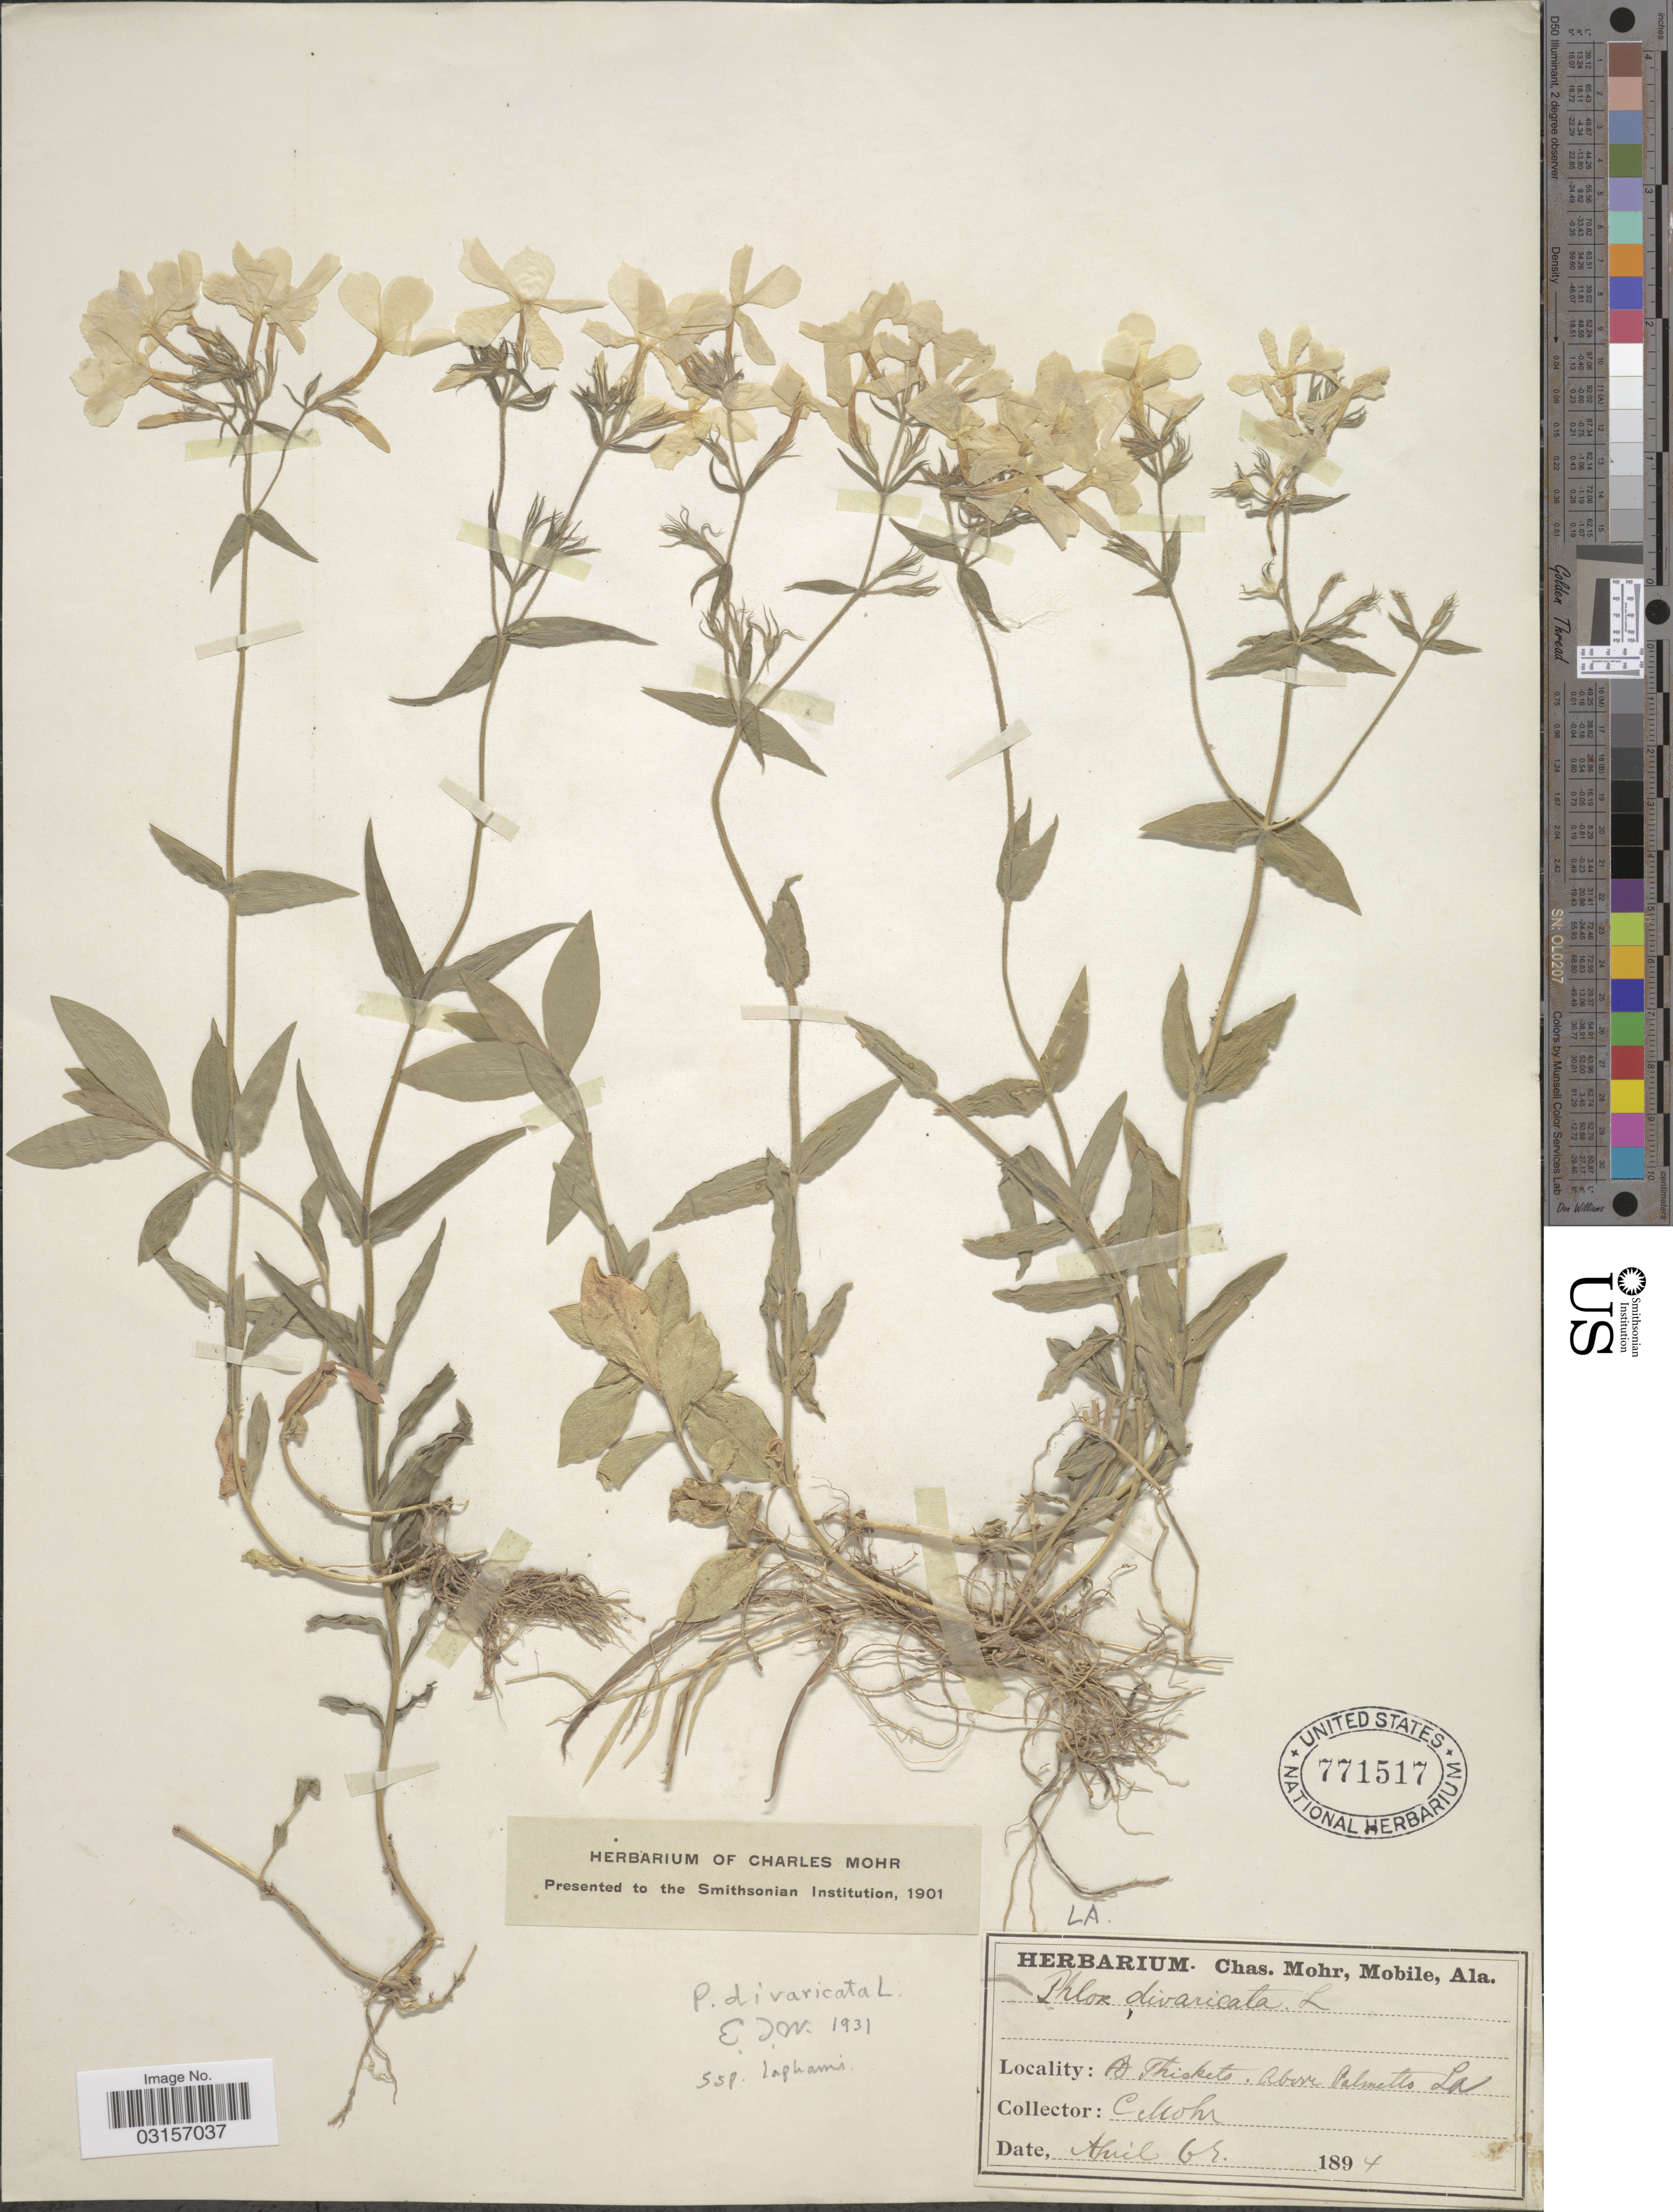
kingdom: Plantae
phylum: Tracheophyta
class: Magnoliopsida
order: Ericales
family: Polemoniaceae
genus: Phlox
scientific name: Phlox divaricata subsp. laphamii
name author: (Alph. Wood) Wherry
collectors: C. Mohr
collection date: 1894-04-06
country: United States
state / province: Louisiana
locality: Above Palmetto.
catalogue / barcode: US 771517